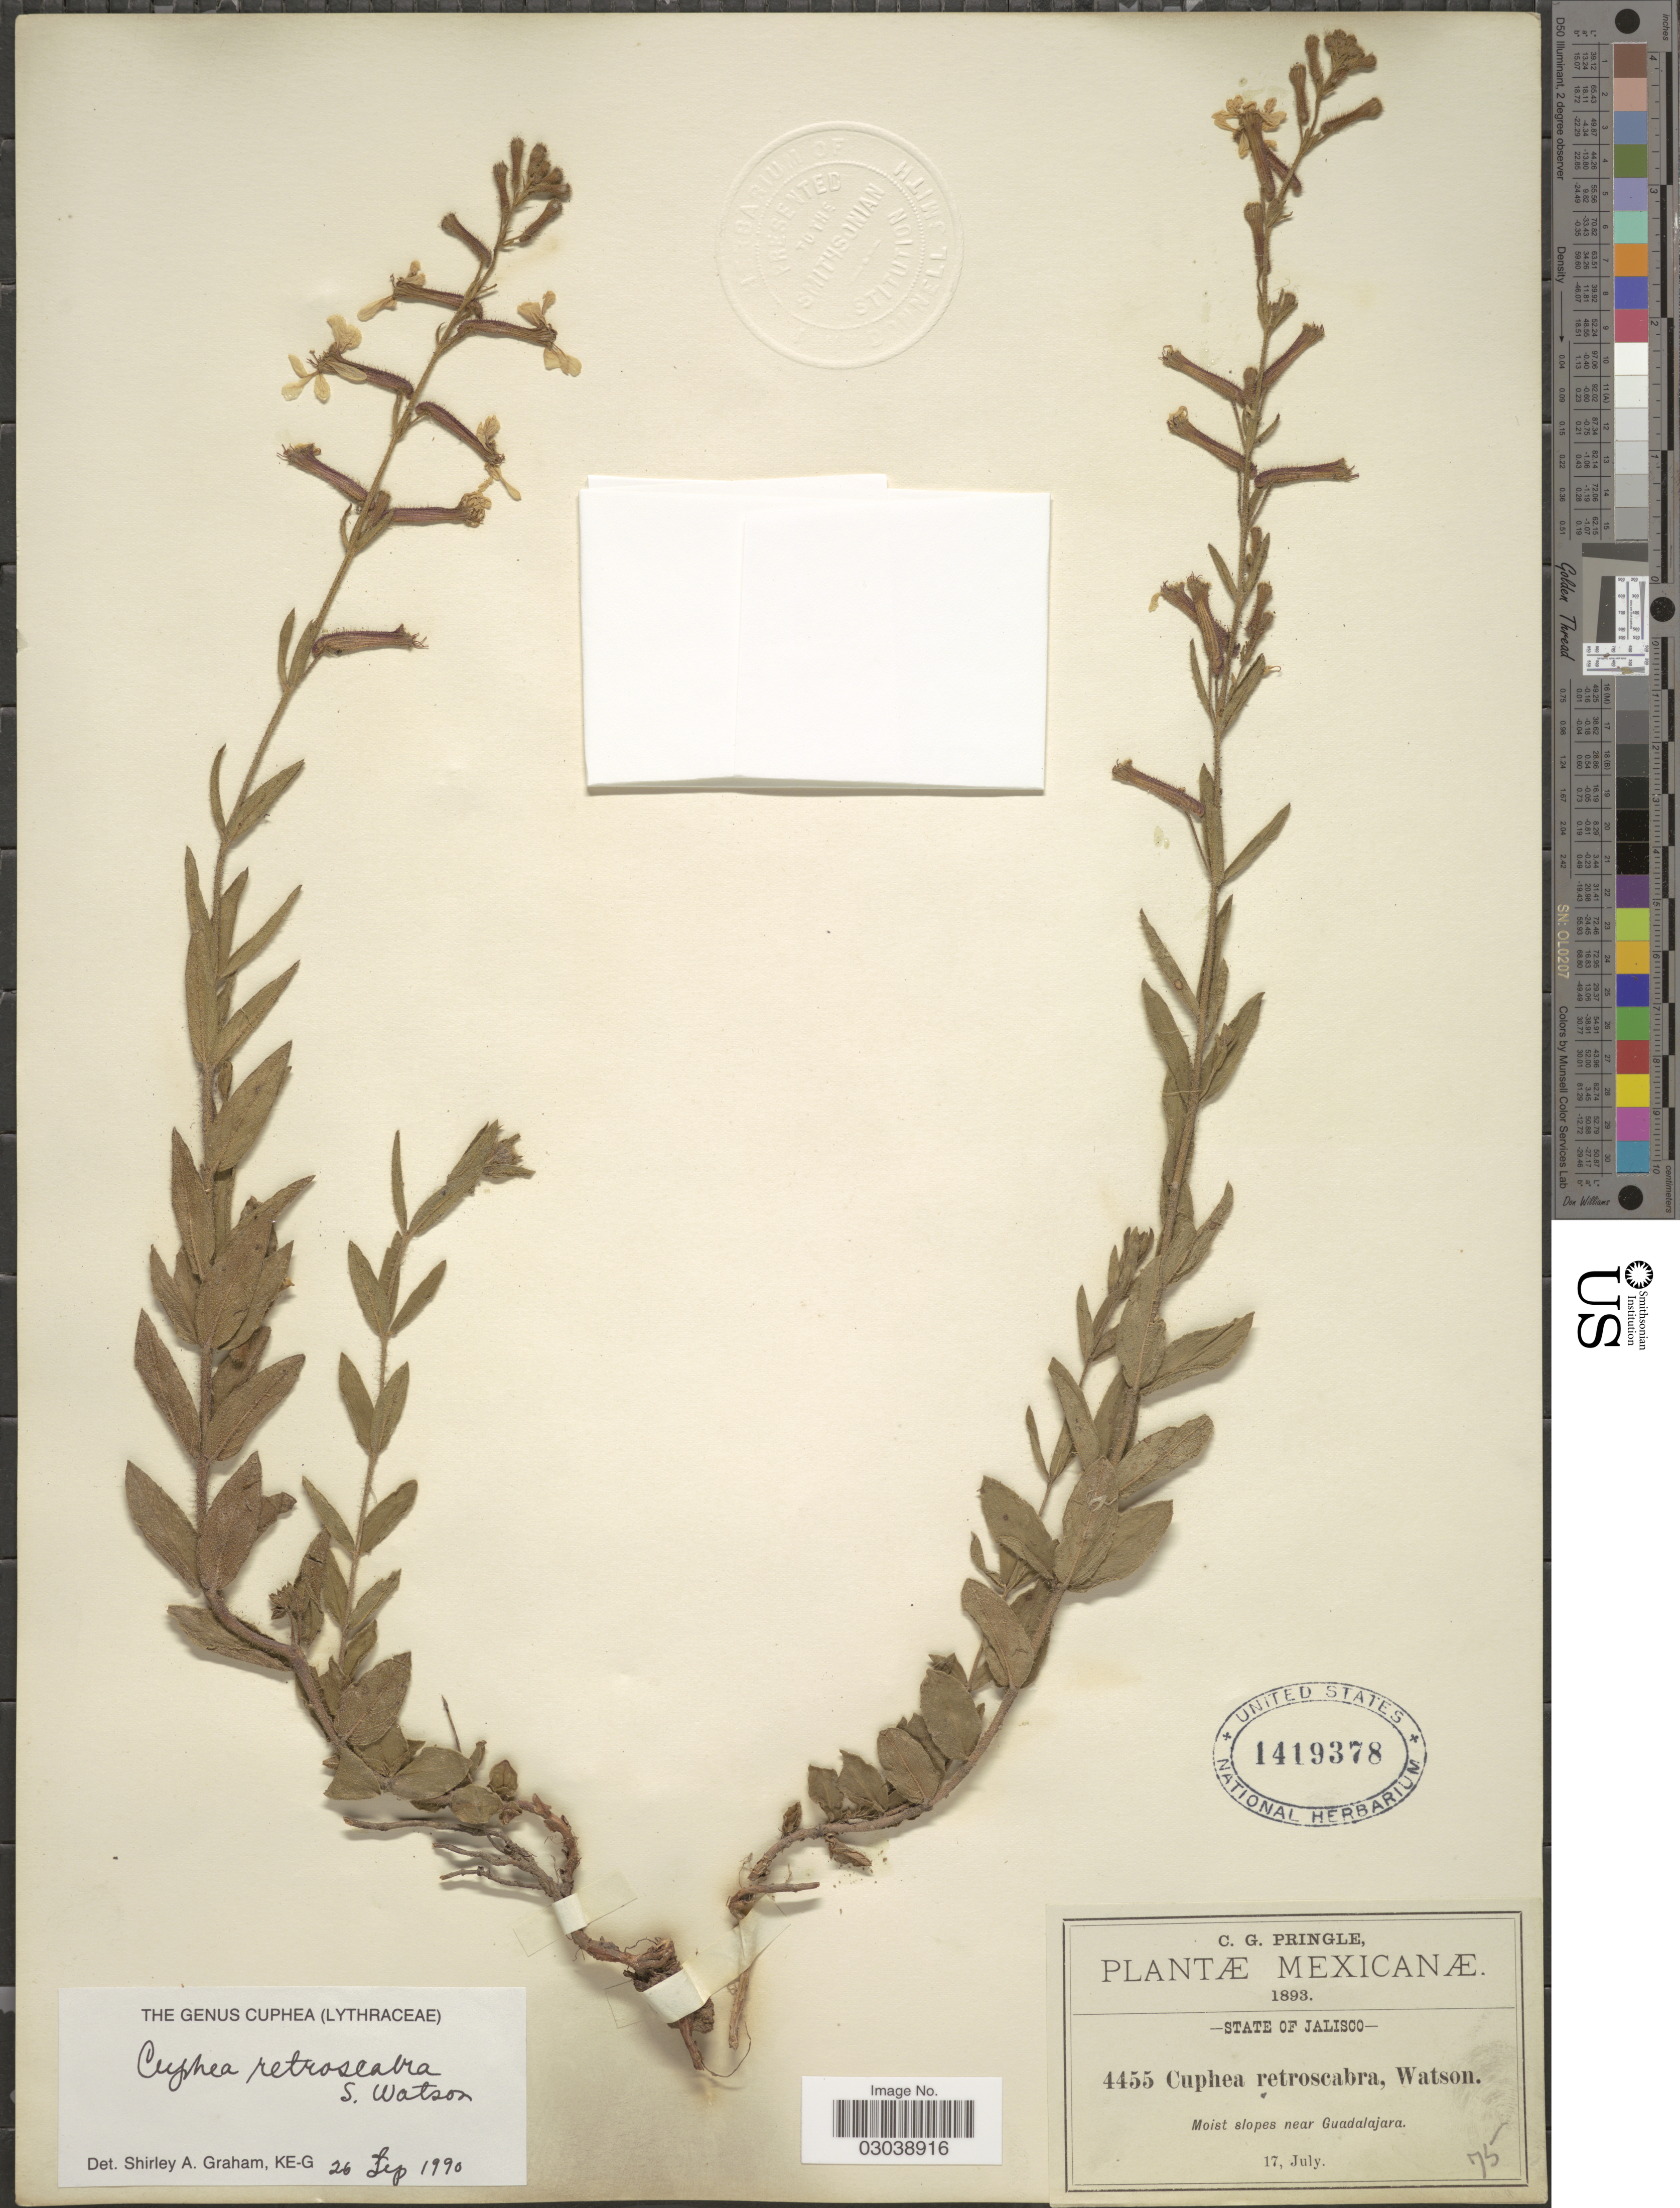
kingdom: Plantae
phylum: Tracheophyta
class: Magnoliopsida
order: Myrtales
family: Lythraceae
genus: Cuphea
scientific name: Cuphea retroscabra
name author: S. Watson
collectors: C. G. Pringle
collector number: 4455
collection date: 1893-07-17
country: Mexico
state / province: Jalisco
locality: Moist slopes near Guadalajara.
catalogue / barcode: US 1419378